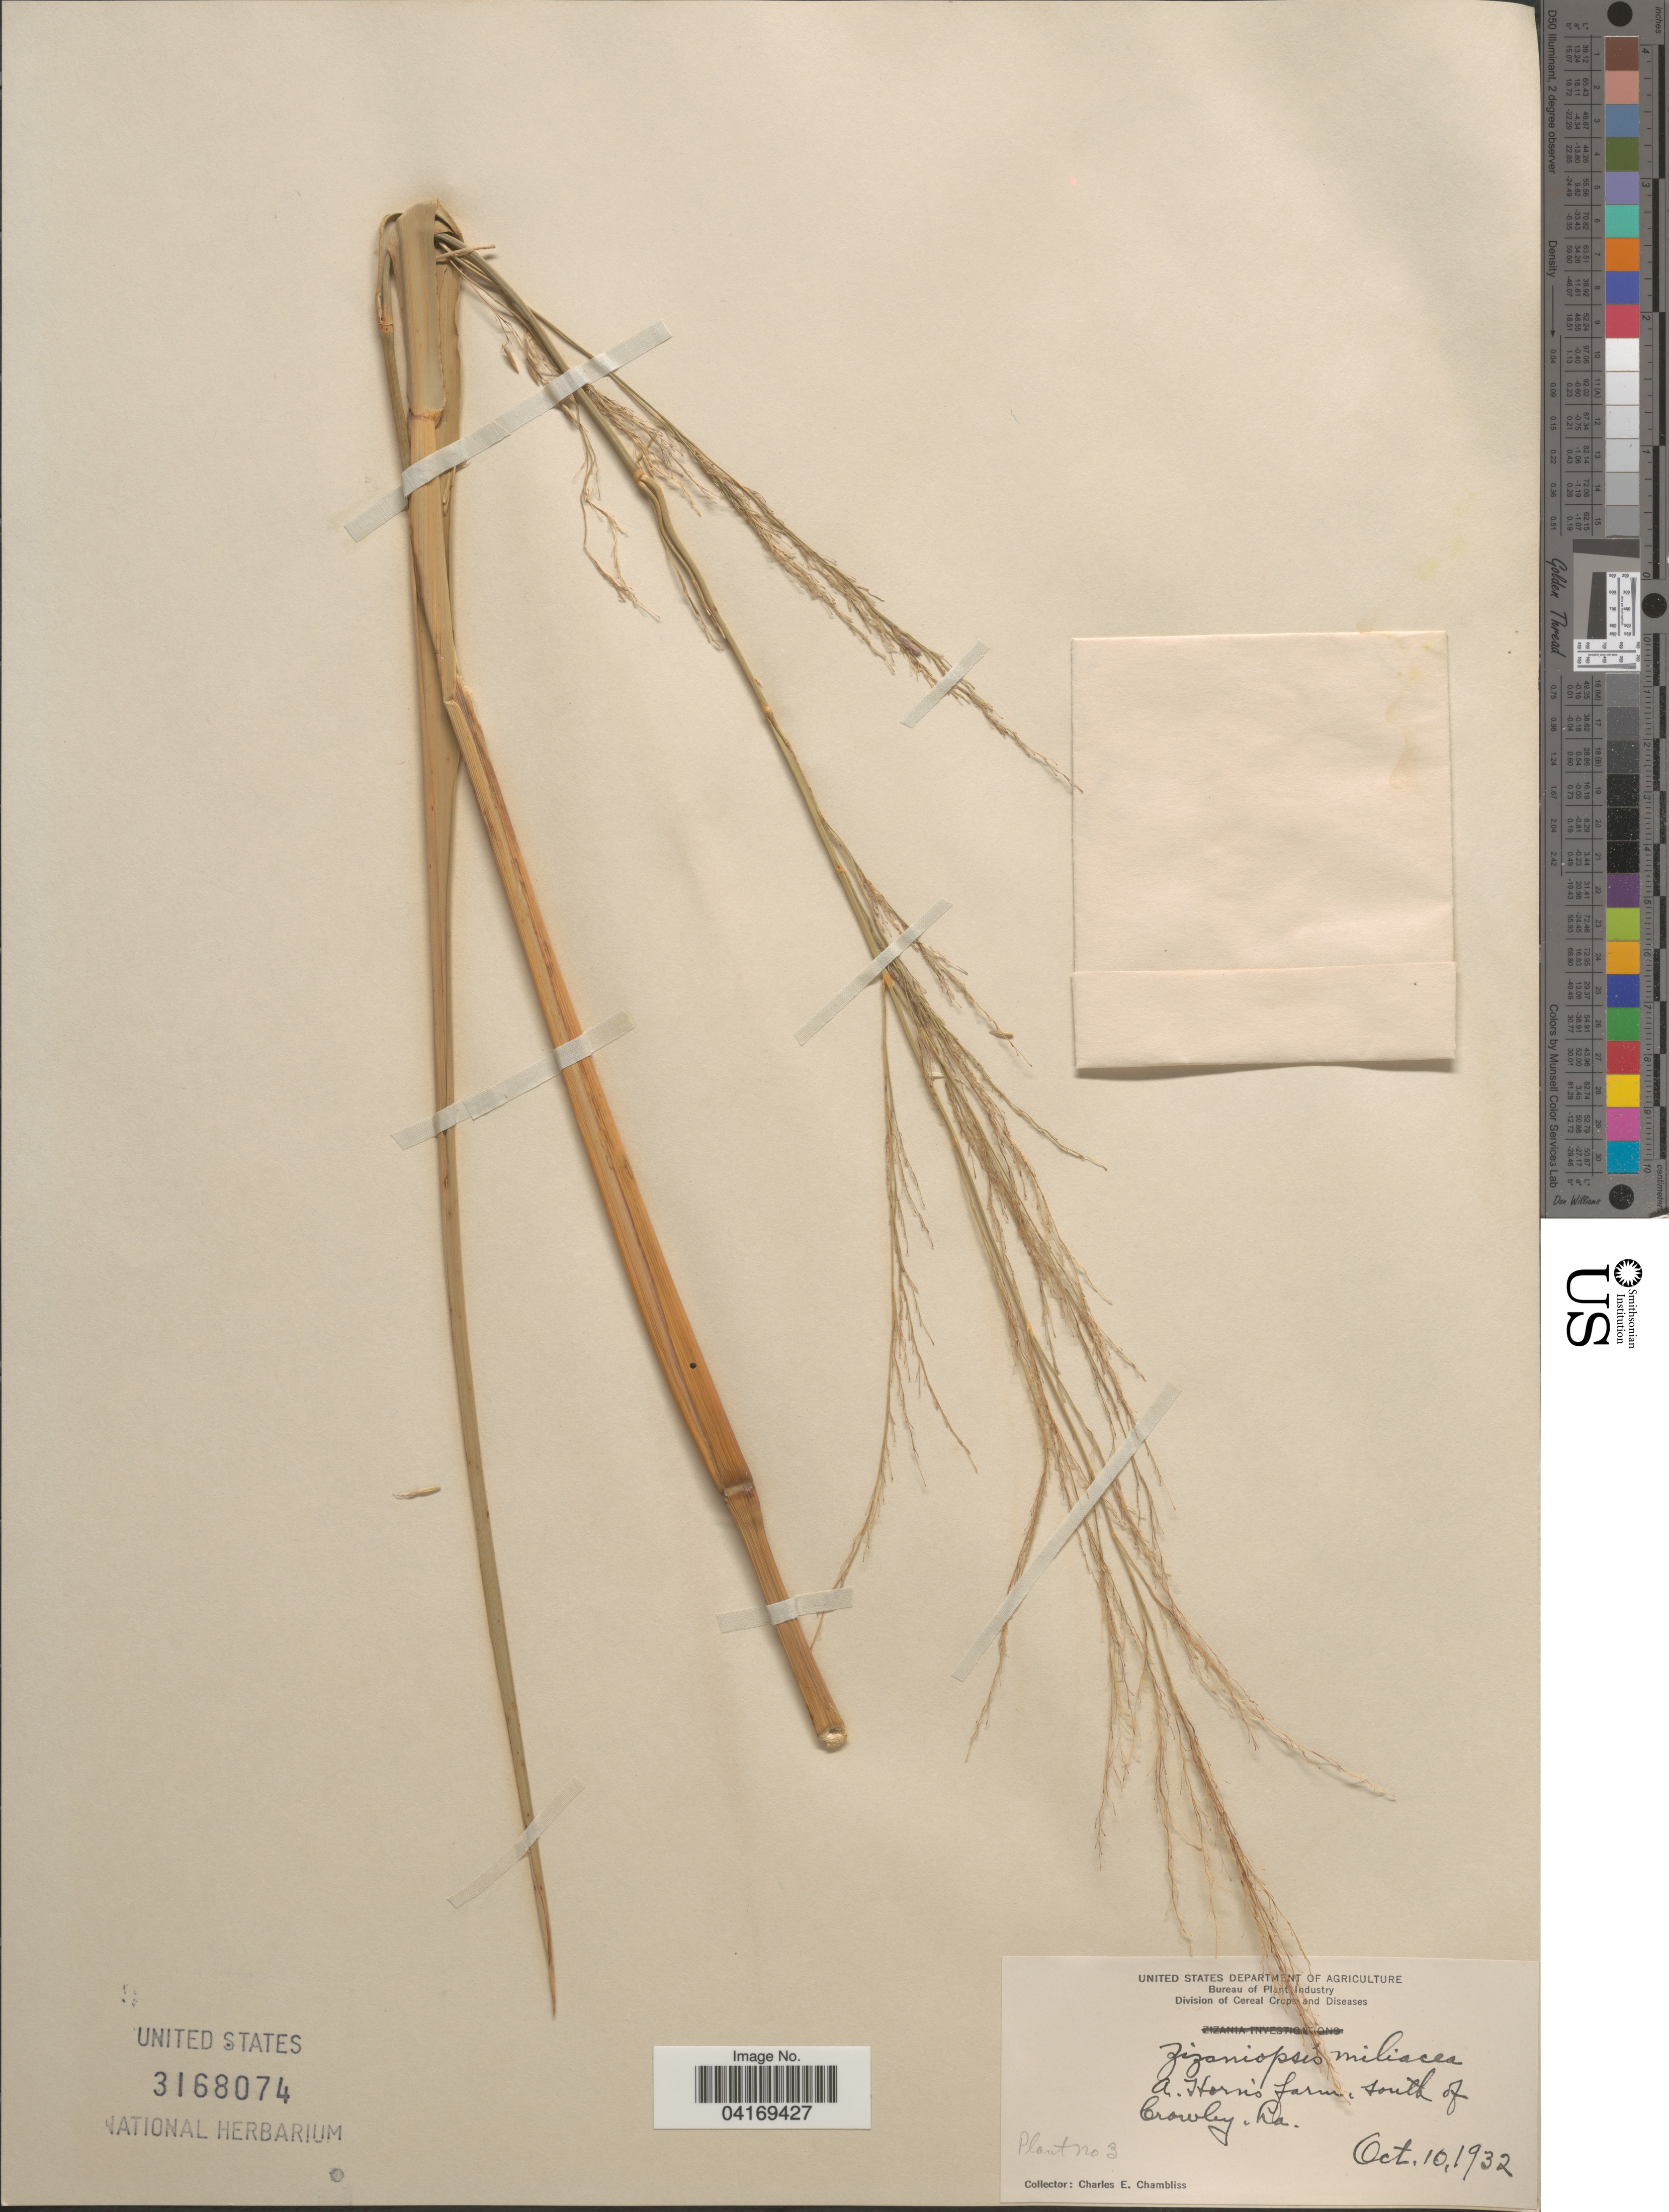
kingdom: Plantae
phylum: Tracheophyta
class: Liliopsida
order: Poales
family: Poaceae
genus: Zizaniopsis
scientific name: Zizaniopsis miliacea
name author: (Michx.) Döll & Asch.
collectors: C. Chambliss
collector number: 3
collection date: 1932-10-10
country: United States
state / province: Louisiana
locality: A. Harris farm, south of Crowley.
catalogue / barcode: US 3168074